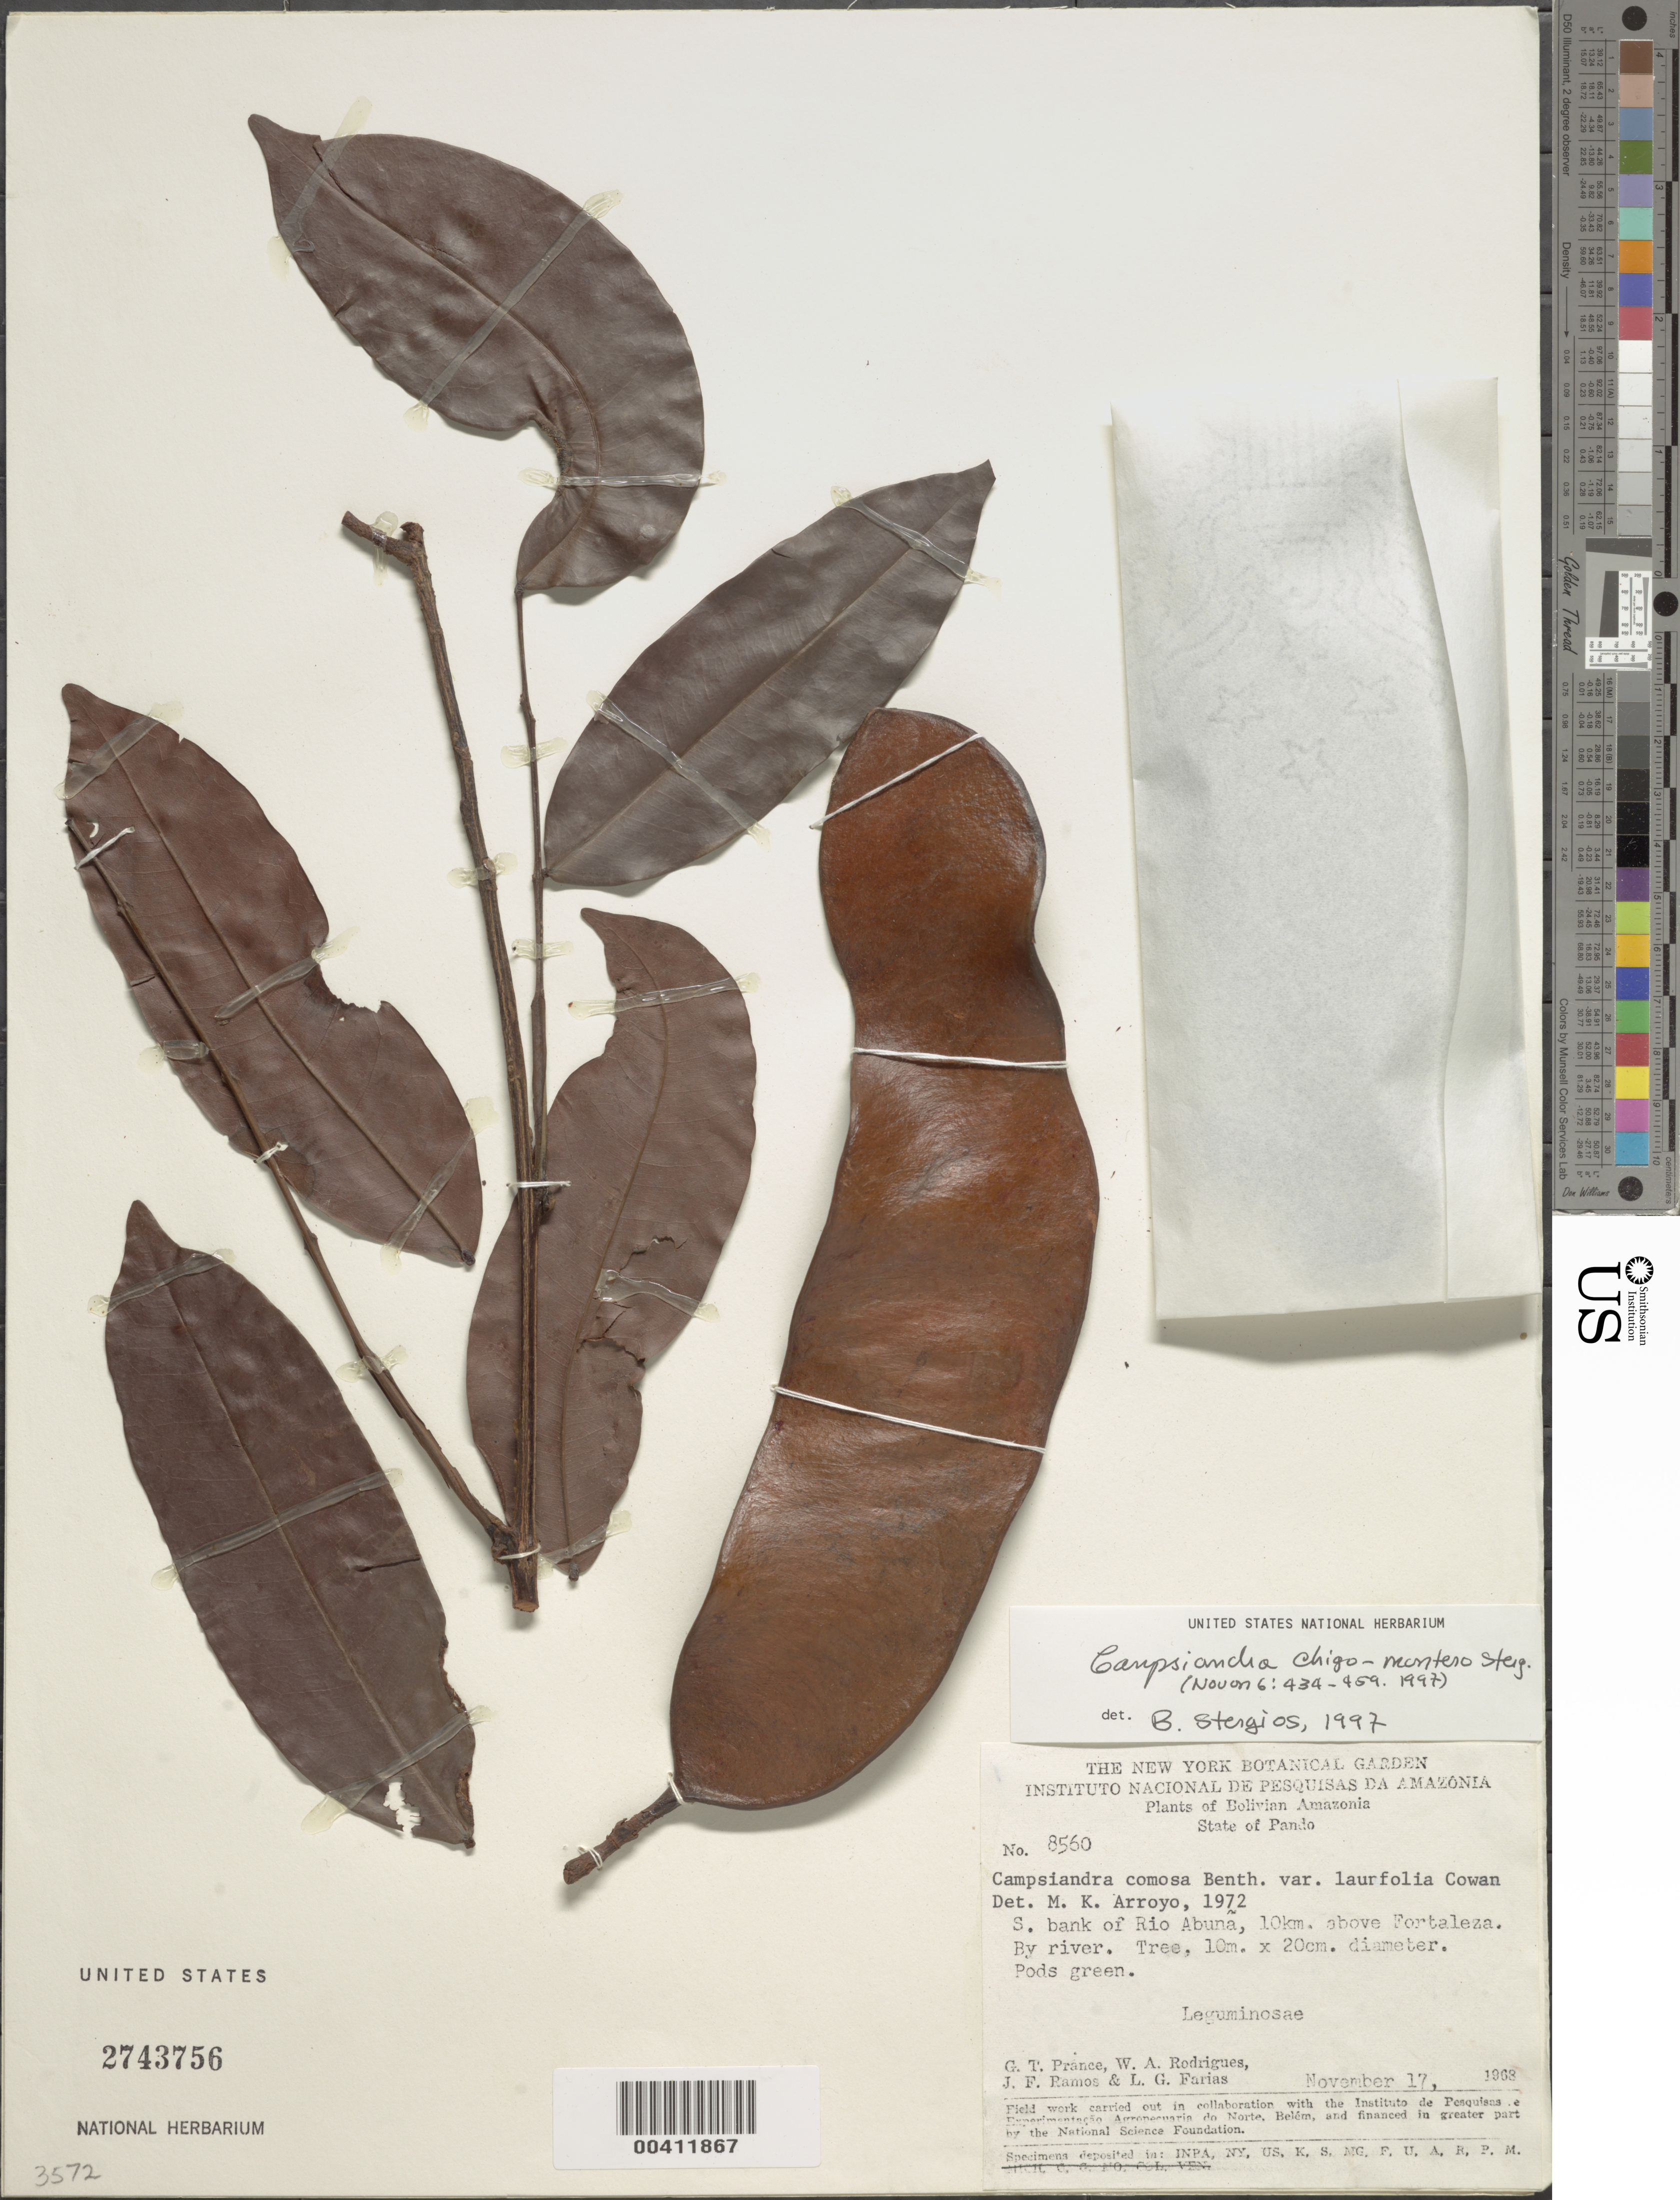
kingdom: Plantae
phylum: Tracheophyta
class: Magnoliopsida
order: Fabales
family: Fabaceae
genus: Campsiandra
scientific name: Campsiandra chigo-montero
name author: Stergios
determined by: Cowan, R. S.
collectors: G. T. Prance, W. A. Rodrigues, J. F. Ramos & L. G. Farias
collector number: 9087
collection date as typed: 17 Nov 1968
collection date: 1968-11-17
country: Bolivia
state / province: Pando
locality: S bank of Rio Abuna, 10 km above Fortaleza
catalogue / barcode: US 2743756